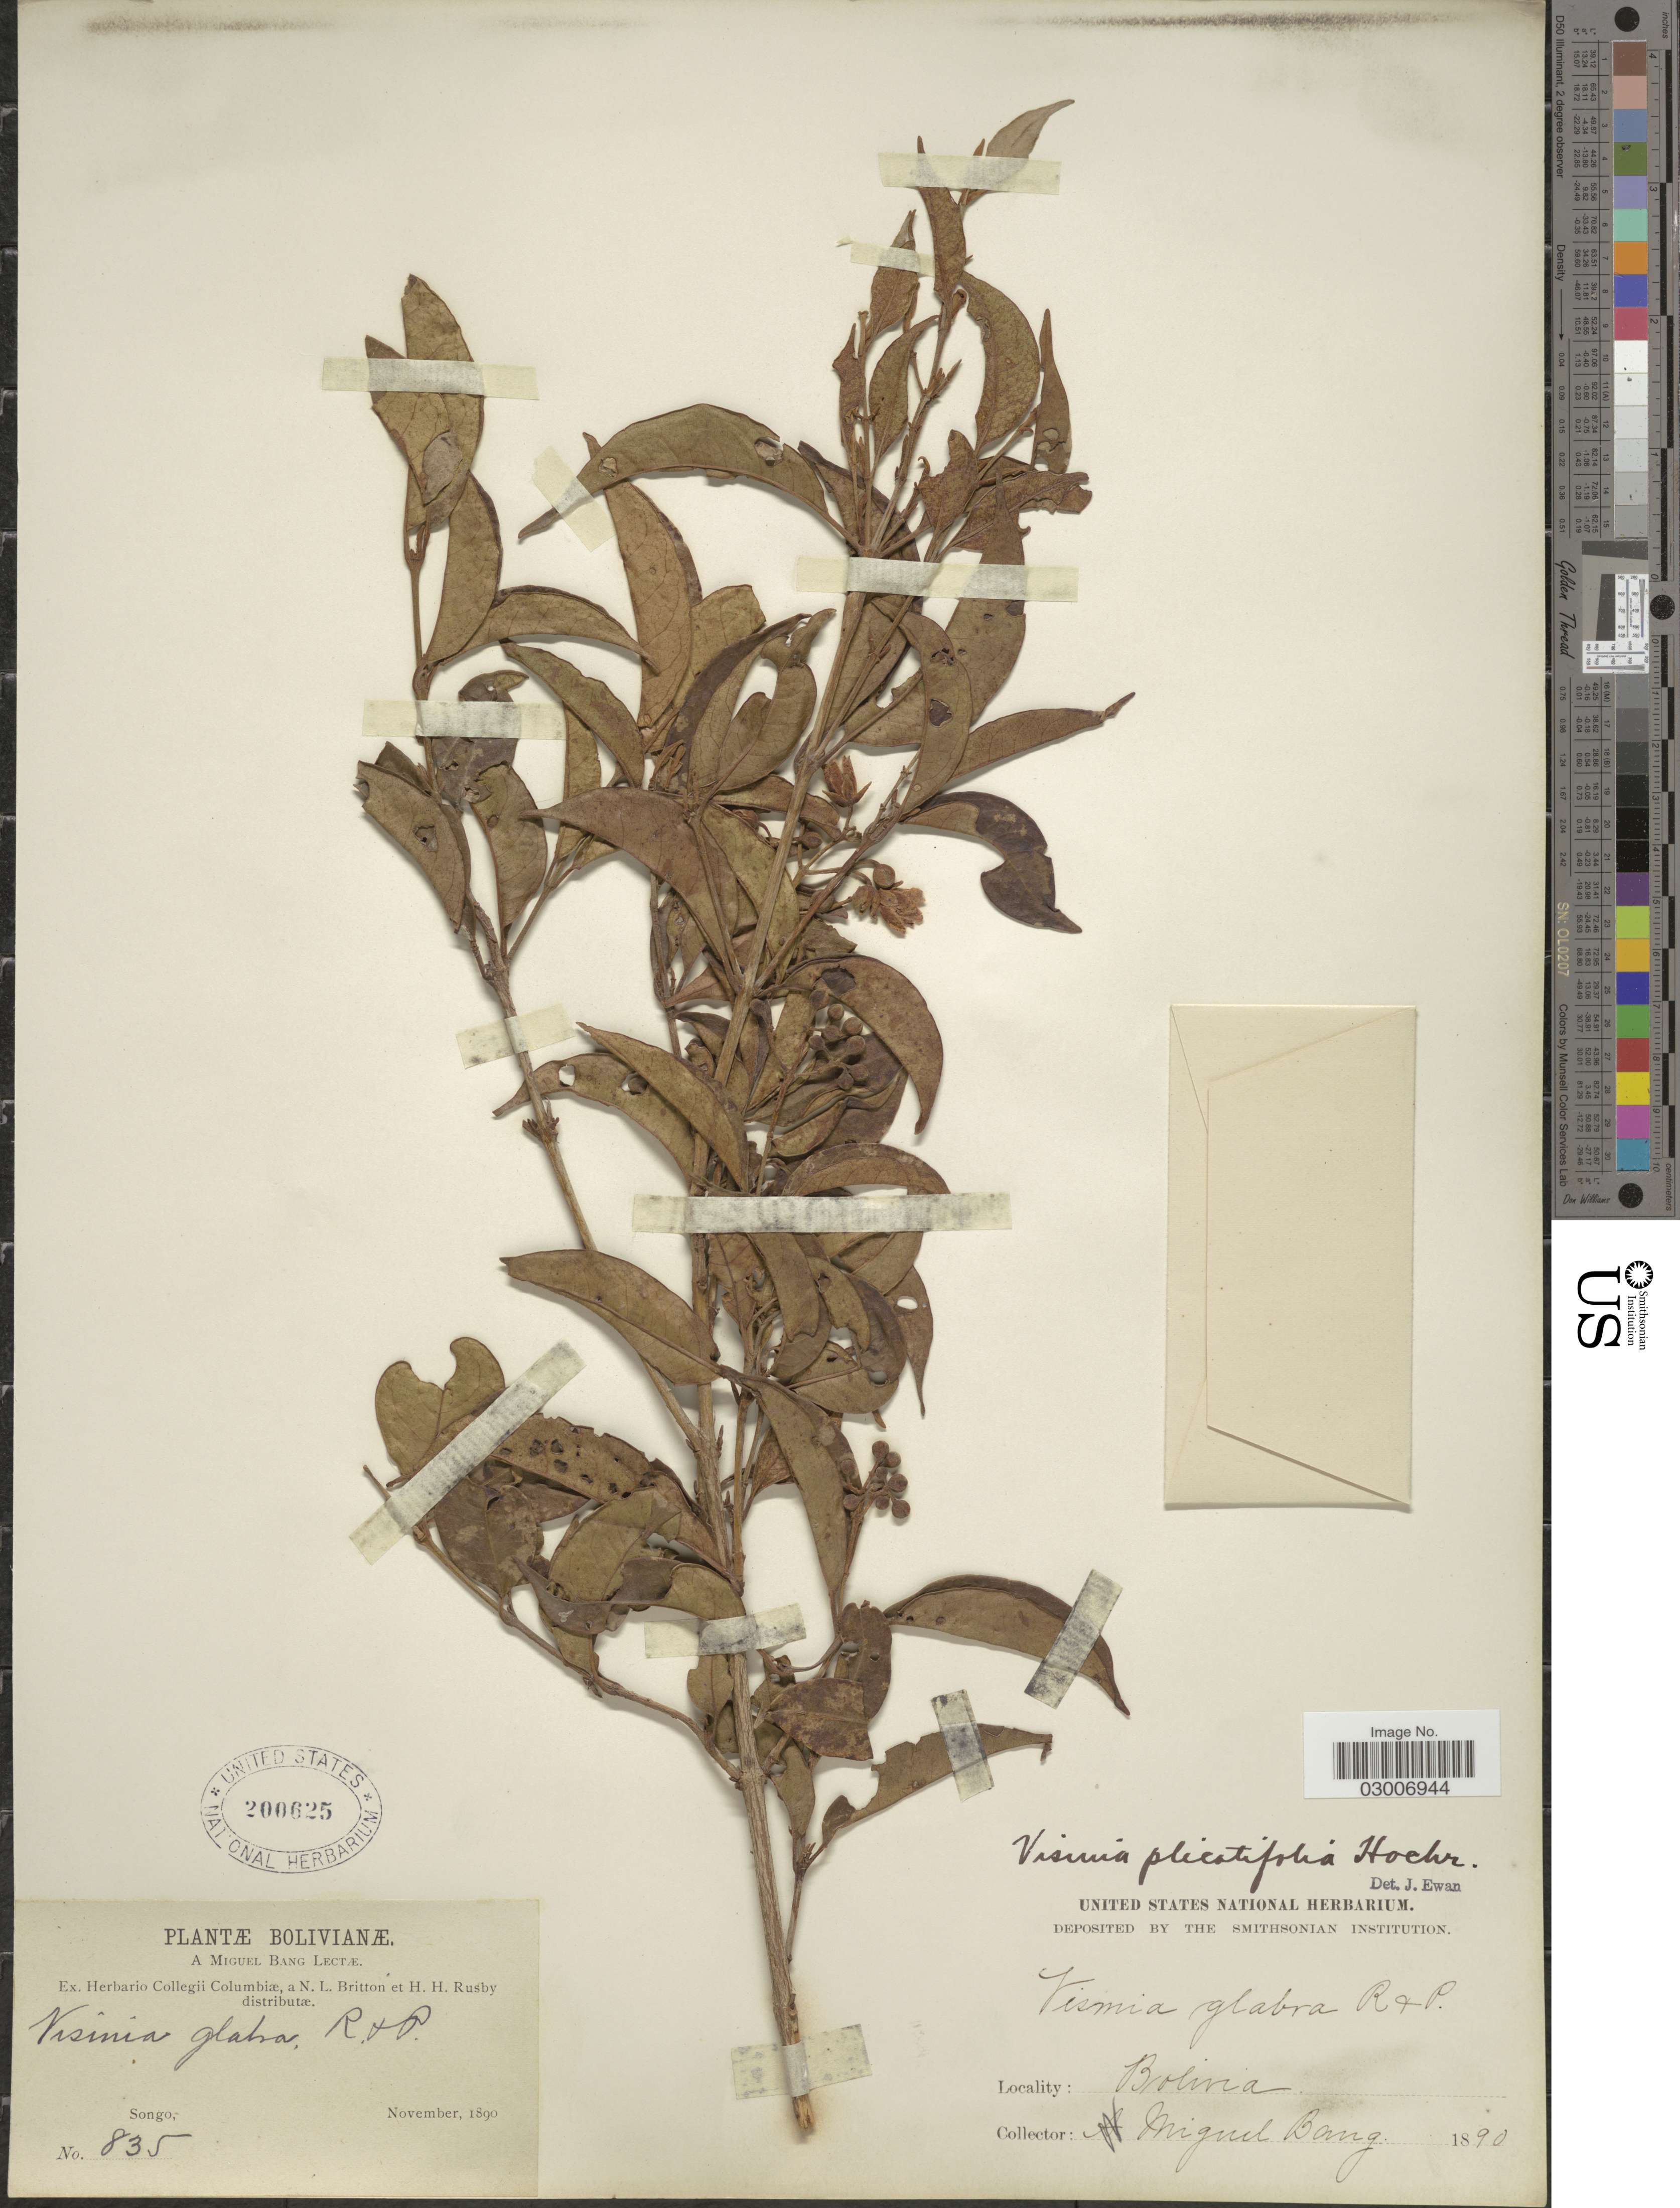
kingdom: Plantae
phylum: Tracheophyta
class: Magnoliopsida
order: Malpighiales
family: Hypericaceae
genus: Vismia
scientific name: Vismia plicatifolia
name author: Hochr.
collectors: M. Bang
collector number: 835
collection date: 1890-11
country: Bolivia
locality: Songo.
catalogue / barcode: US 200625